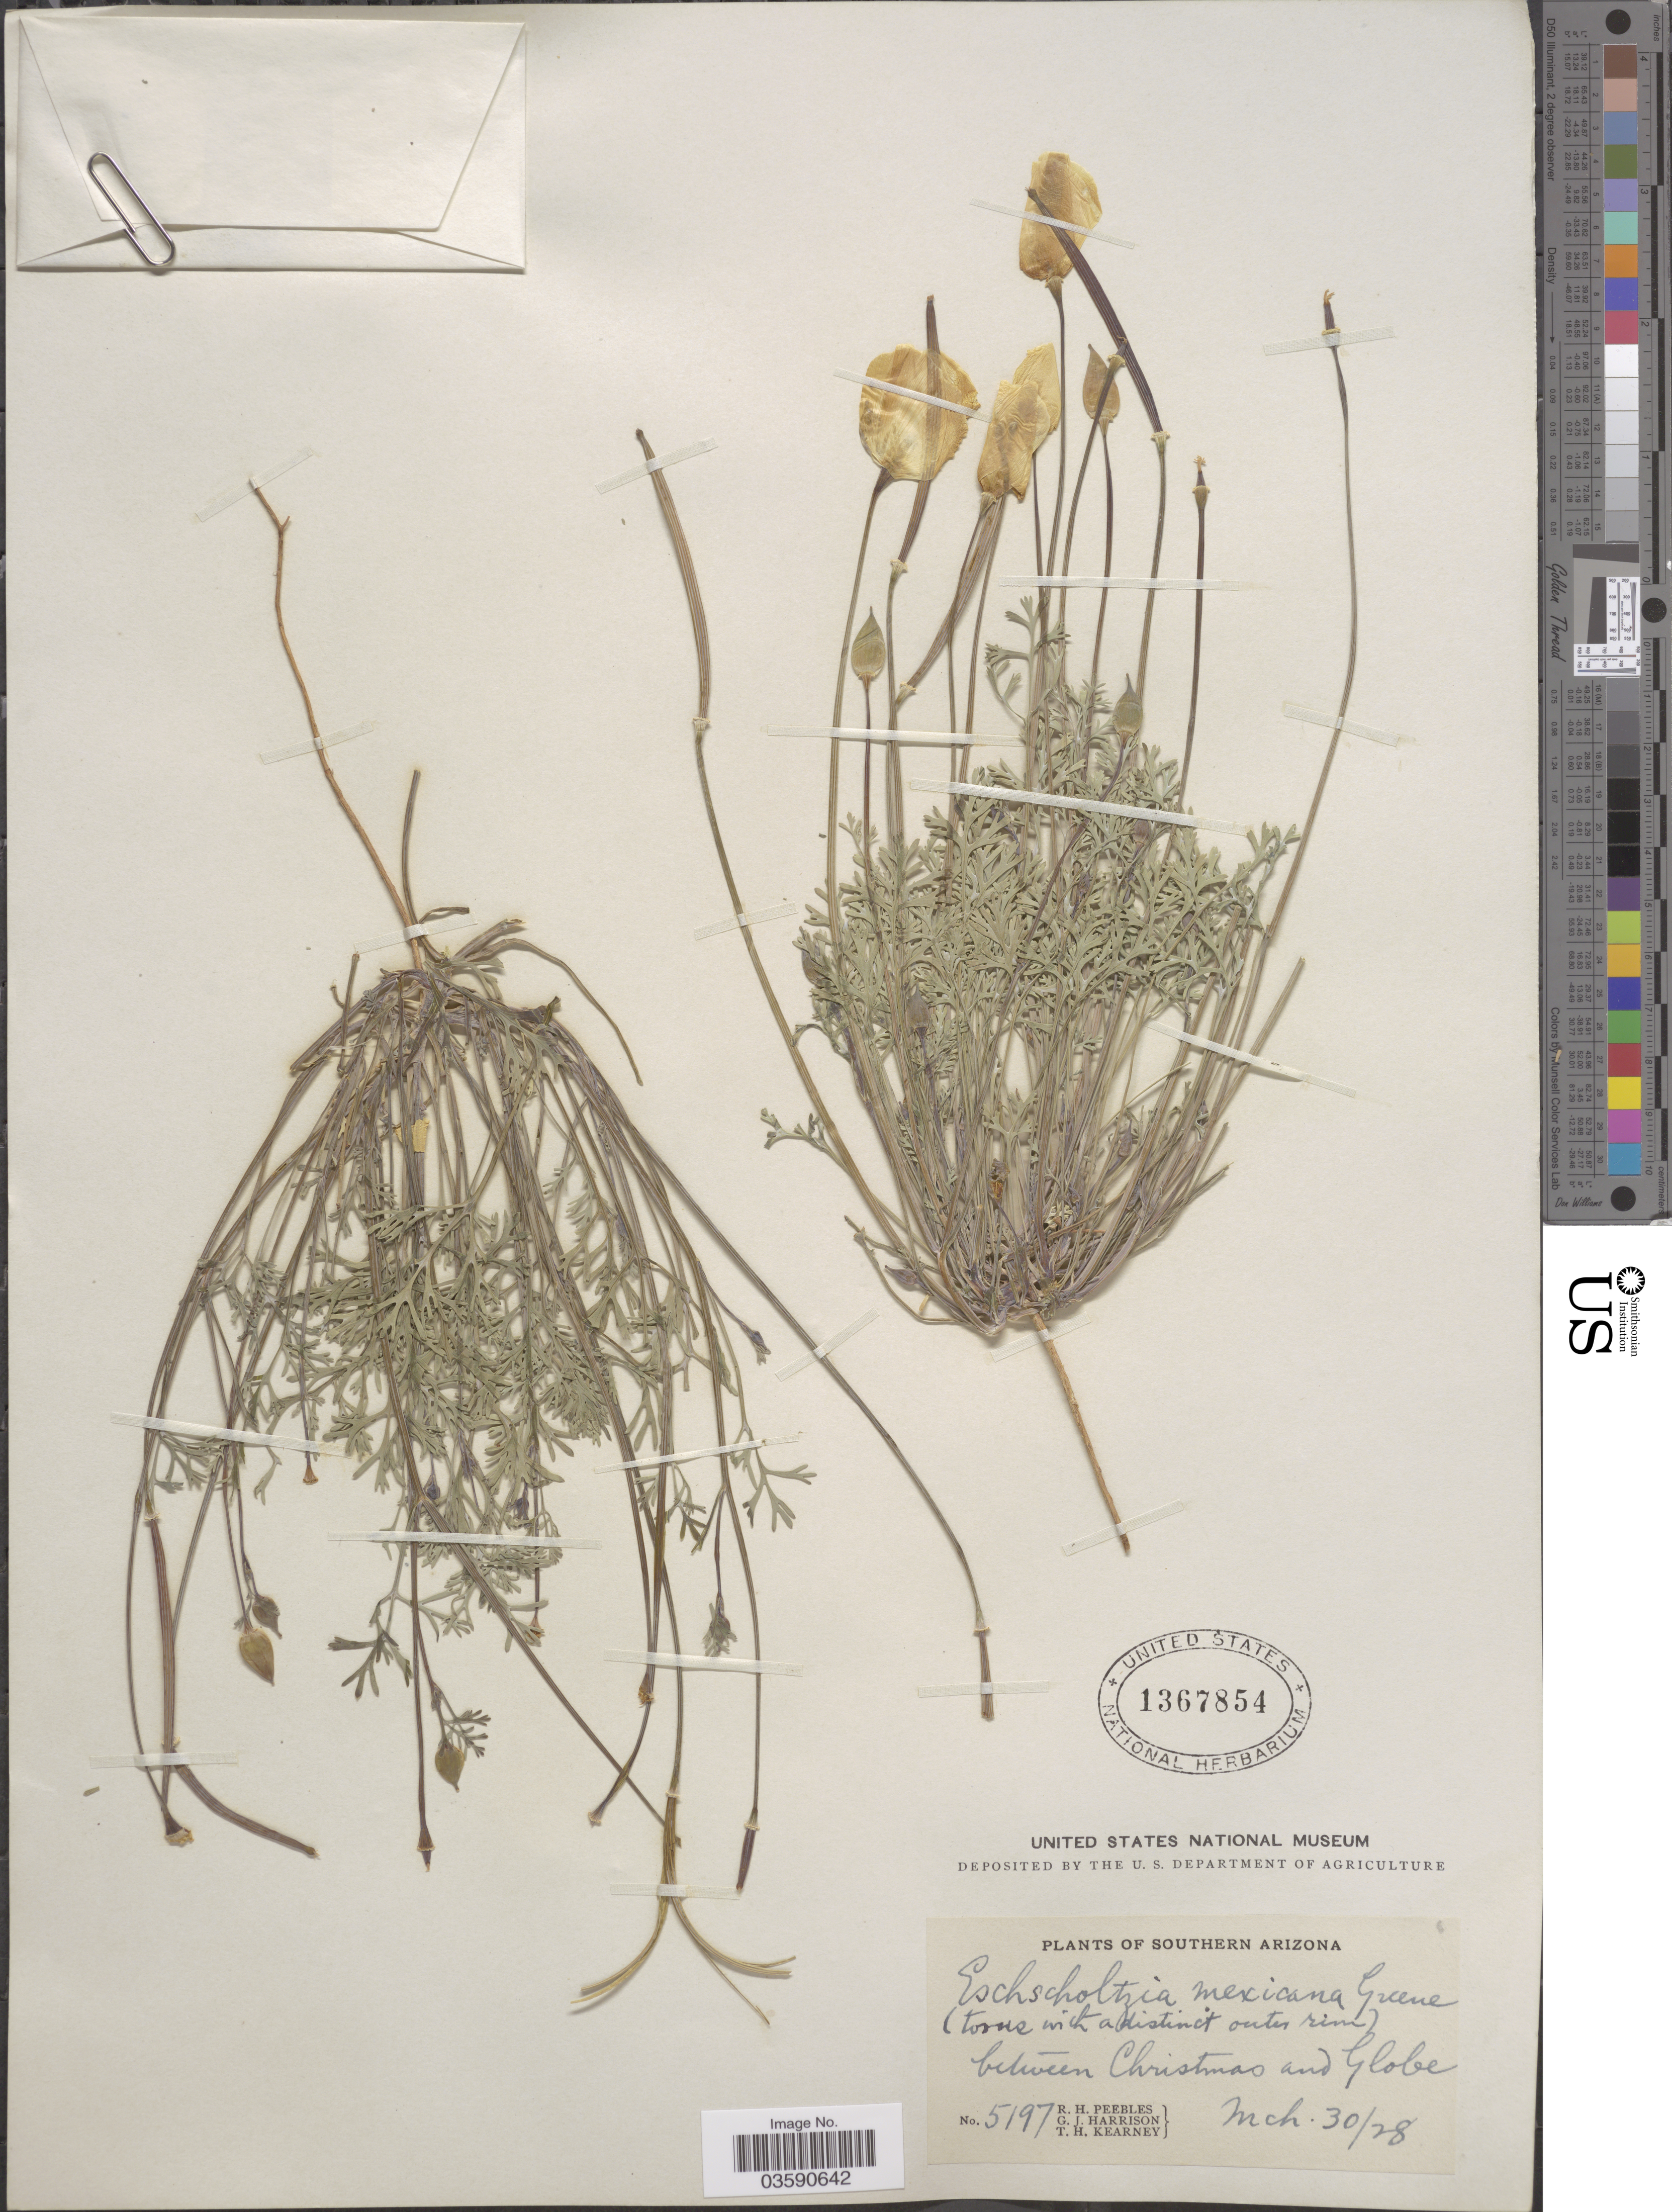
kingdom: Plantae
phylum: Tracheophyta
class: Magnoliopsida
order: Ranunculales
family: Papaveraceae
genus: Eschscholzia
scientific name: Eschscholzia mexicana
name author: Greene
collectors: R. H. Peebles, G. J. Harrison & T. H. Kearney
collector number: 5197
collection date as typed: Transcribed d/m/y: 30/3/28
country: United States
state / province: Arizona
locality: Southern Arizona. Between Christmas and Globe.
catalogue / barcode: US 1367854